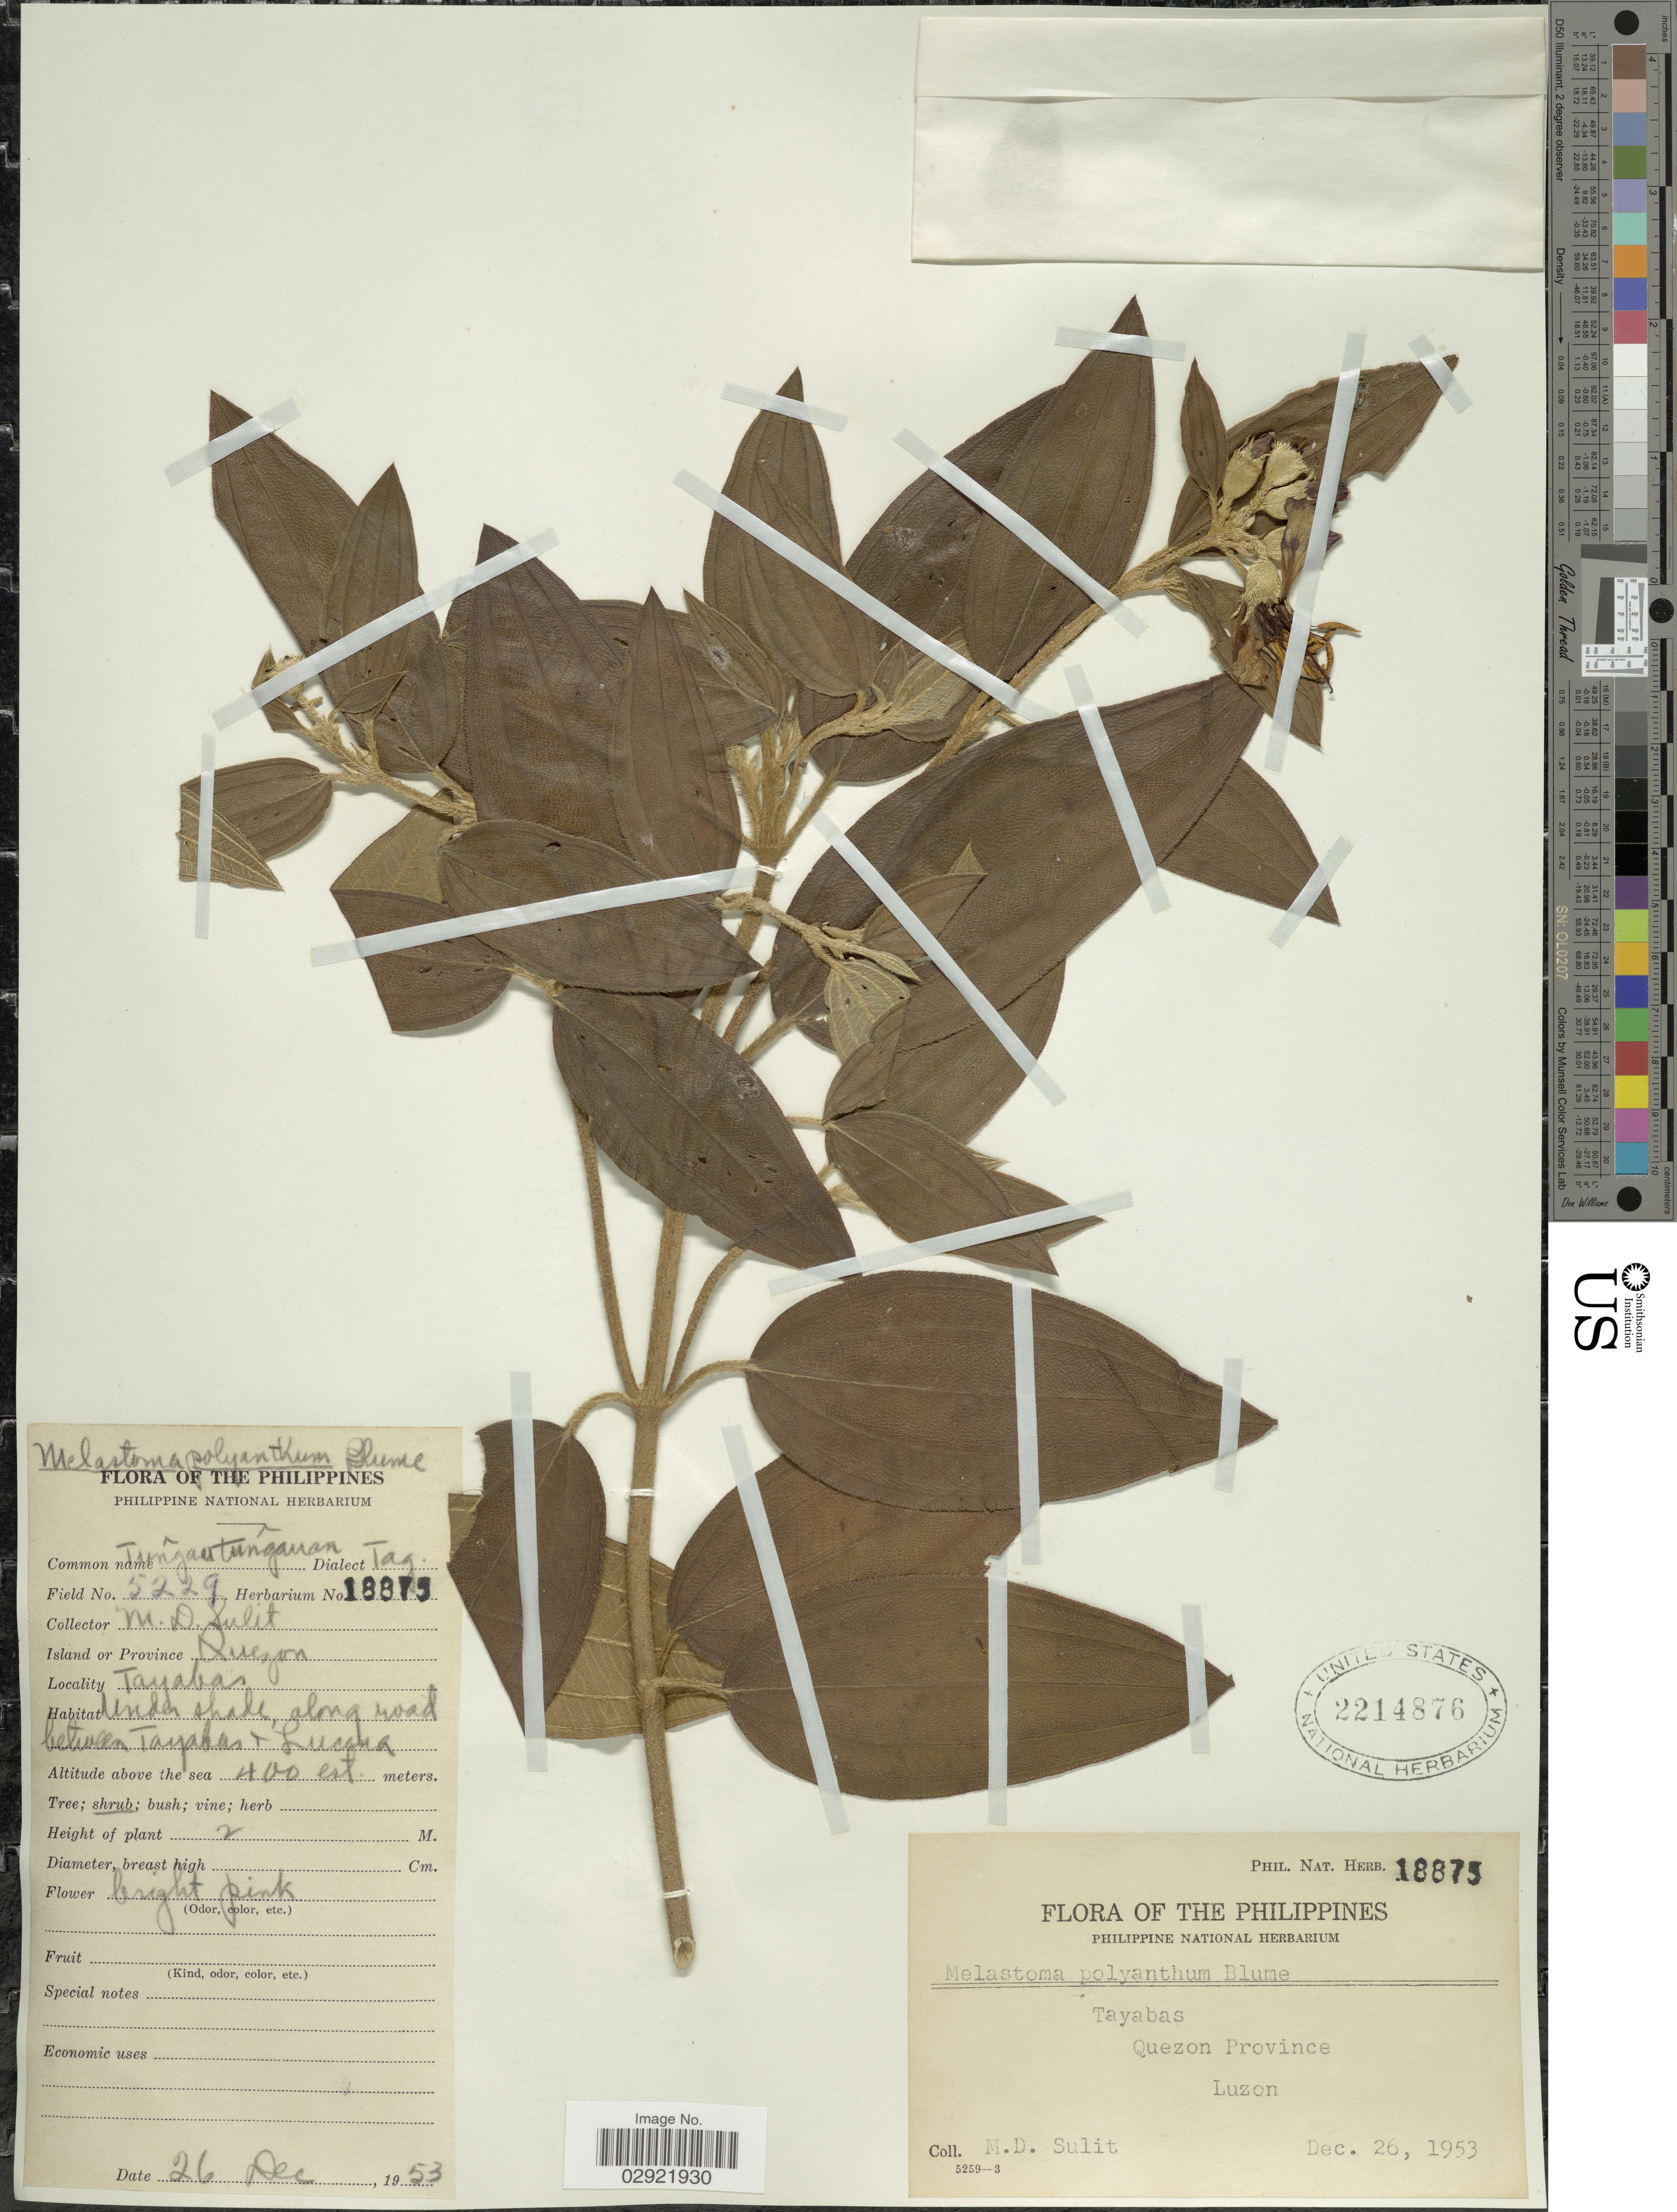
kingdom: Plantae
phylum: Tracheophyta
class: Magnoliopsida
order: Myrtales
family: Melastomataceae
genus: Melastoma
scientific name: Melastoma malabathricum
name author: L.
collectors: M. Sulit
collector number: Phil. Nat. Herb. 18875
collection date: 1953-12-26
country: Philippines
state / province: Calabarzon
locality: Tayabas, Quezon Province, Luzon.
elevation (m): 400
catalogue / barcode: US 2214876